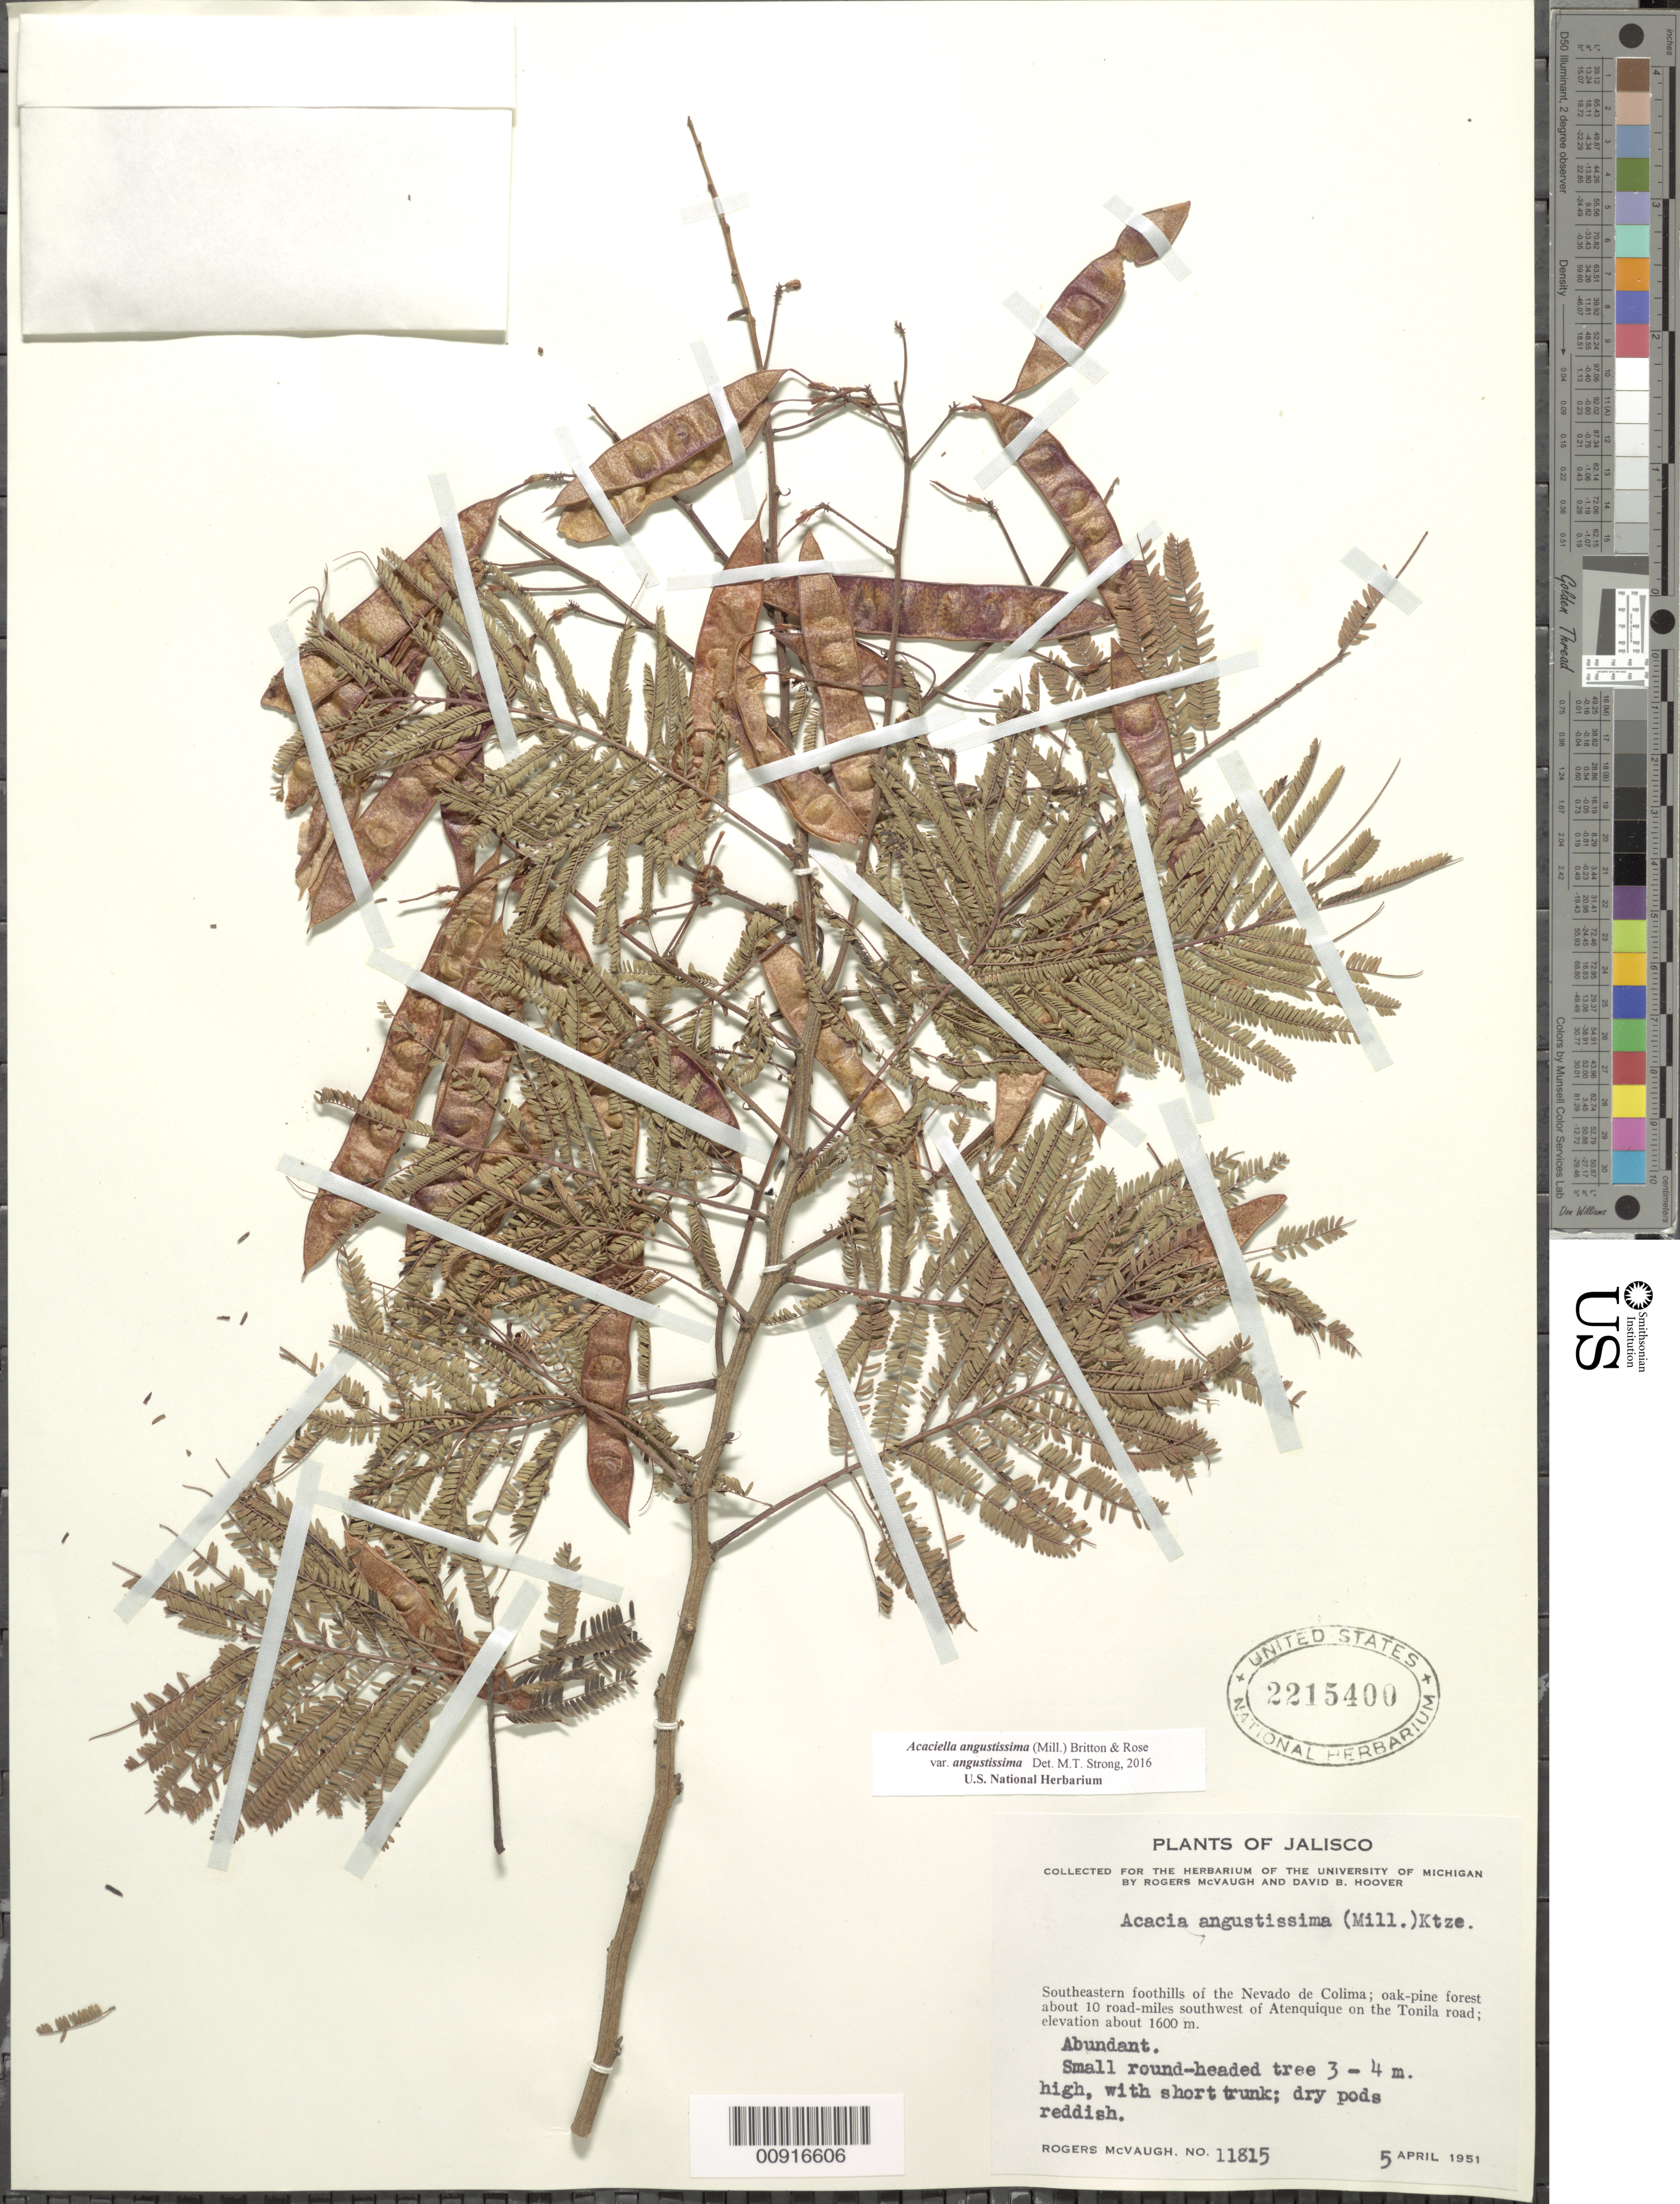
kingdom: Plantae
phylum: Tracheophyta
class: Magnoliopsida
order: Fabales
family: Fabaceae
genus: Acaciella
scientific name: Acaciella angustissima var. angustissima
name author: (Mill.) Britton & Rose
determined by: Strong, M. T., (US), Smithsonian Institution - National Museum of Natural History (UNITED STATES)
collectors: R. McVaugh & D. B. Hoover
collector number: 11815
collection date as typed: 05 Apr 1951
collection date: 1951-04-05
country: Mexico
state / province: Jalisco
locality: Southern foothills of the Nevado de Colima; oak-pine forest about 10 road-miles southwest of Atenquique on the Tonila road.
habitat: Oak-pine forest.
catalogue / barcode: US 2215400